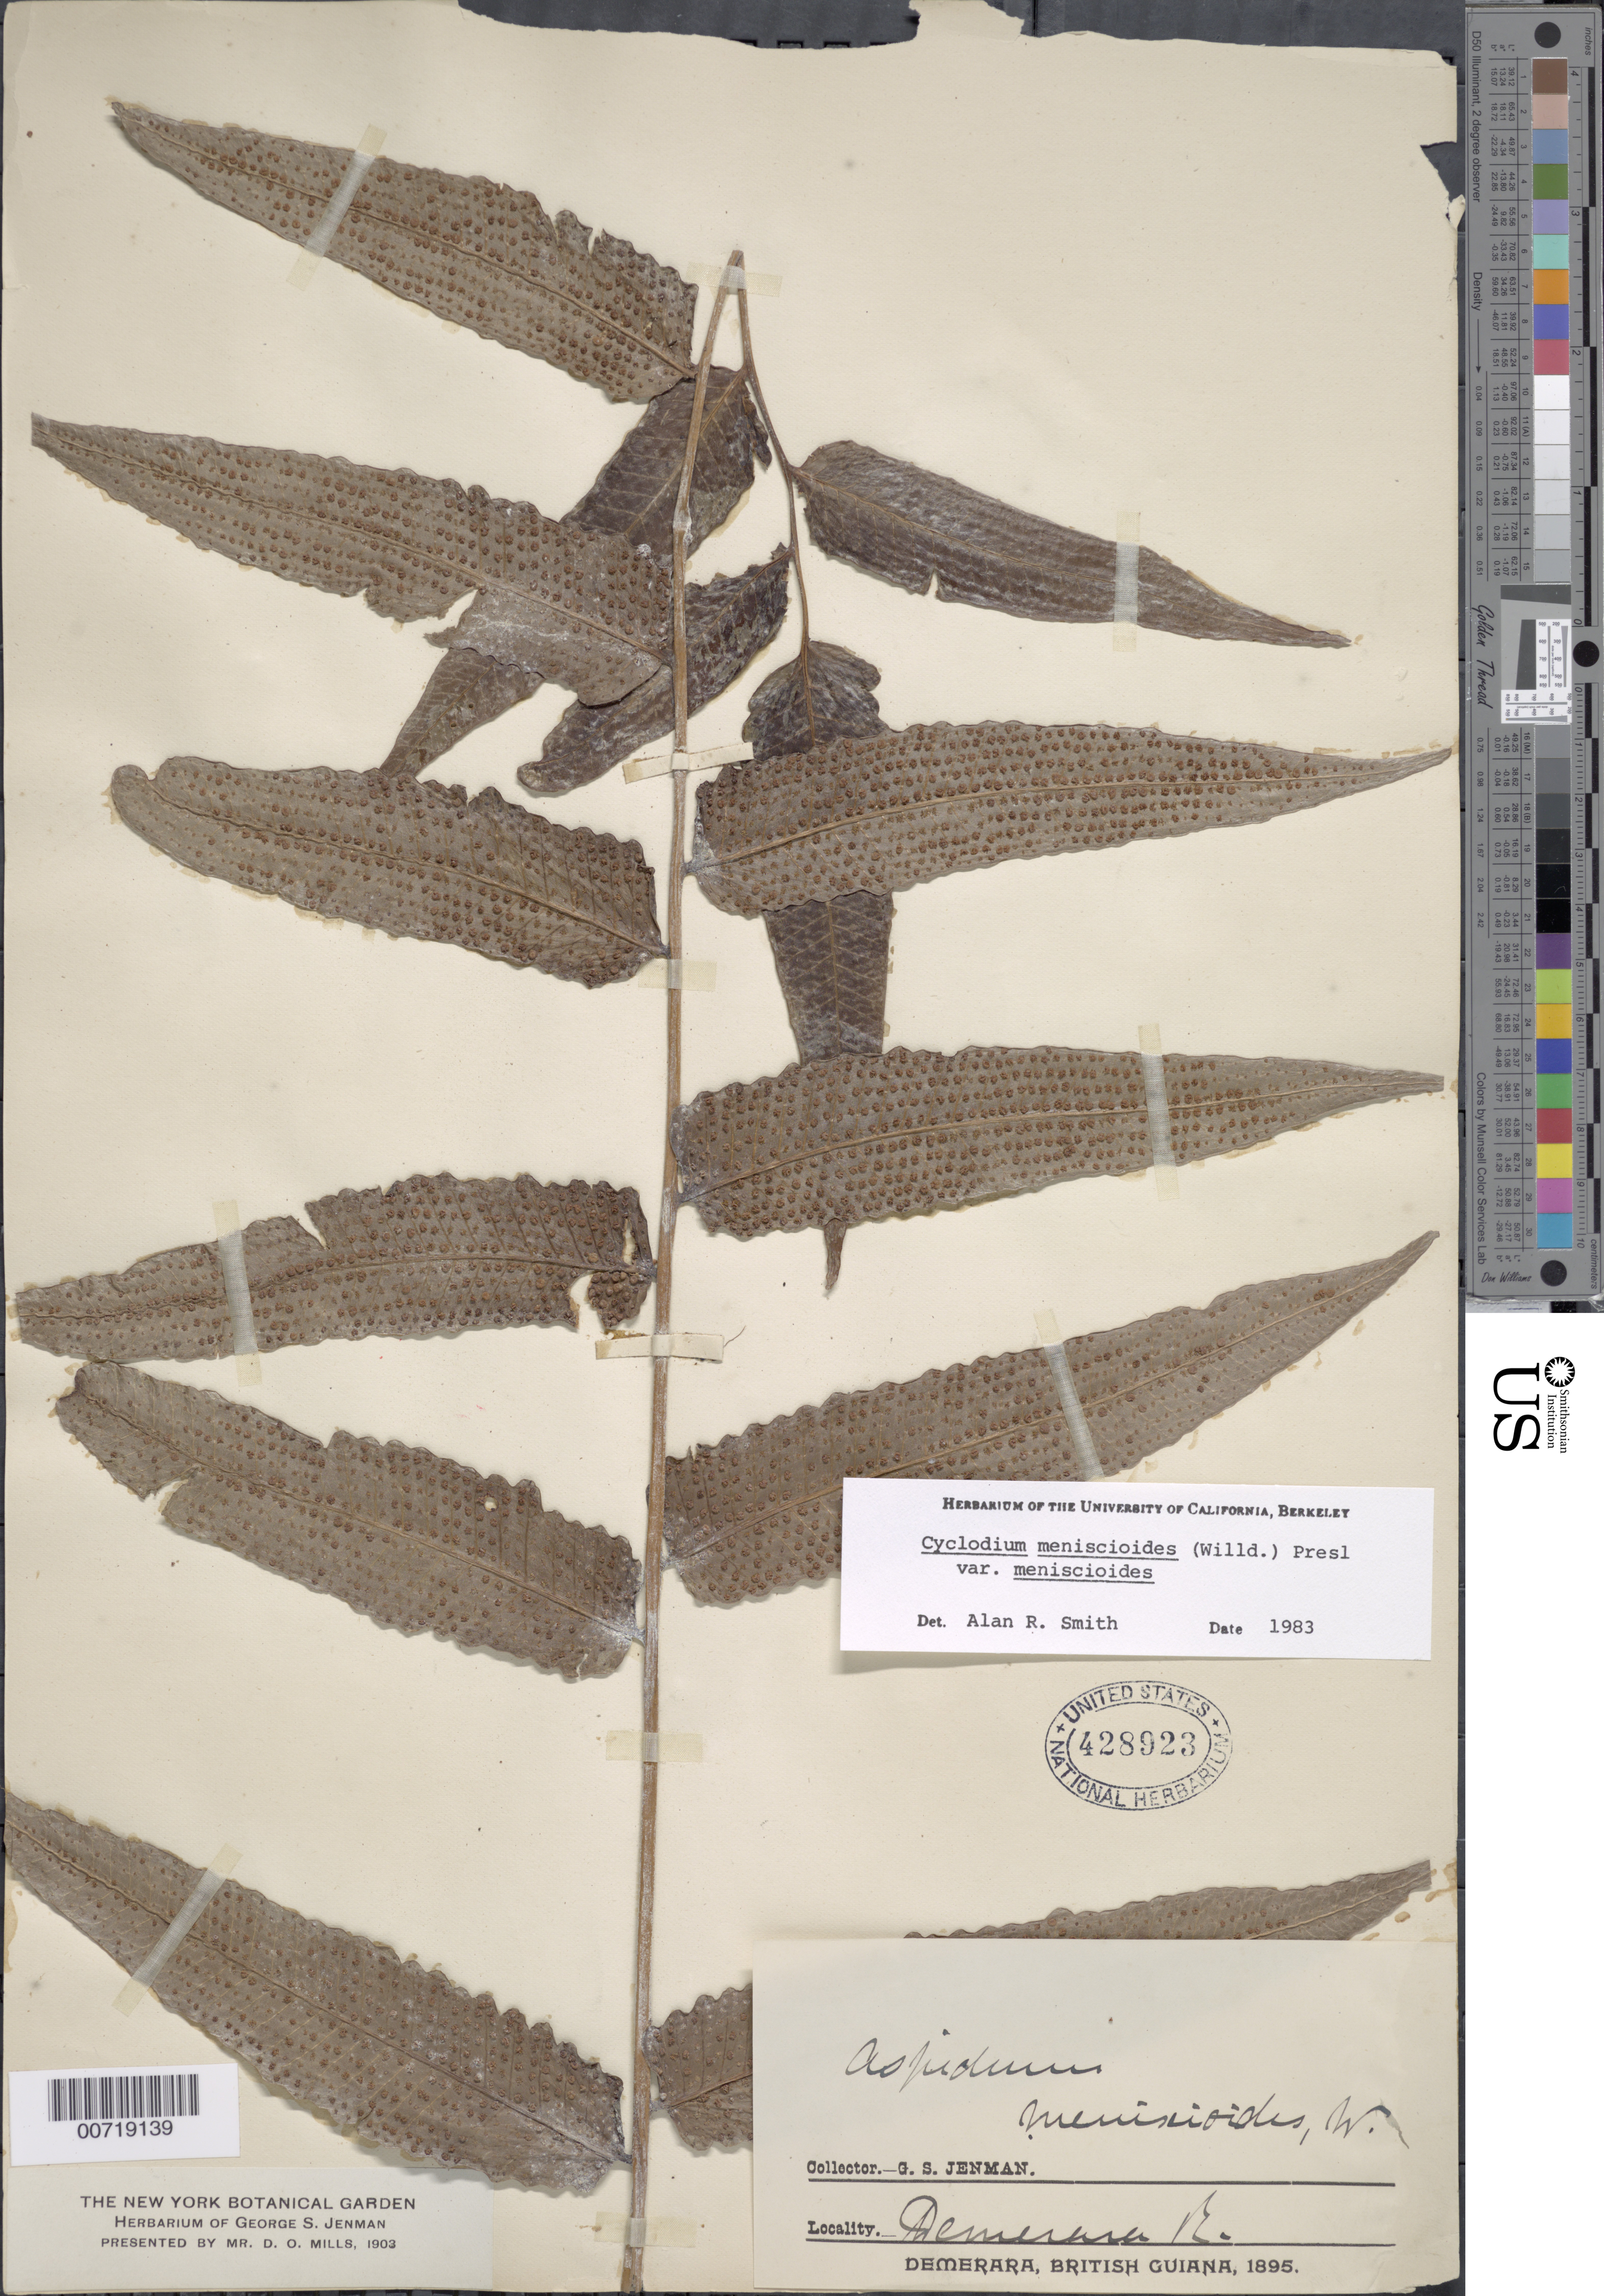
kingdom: Plantae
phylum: Tracheophyta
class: Polypodiopsida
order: Polypodiales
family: Dryopteridaceae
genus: Cyclodium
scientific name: Cyclodium meniscioides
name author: (Willd.) C. Presl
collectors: G. S. Jenman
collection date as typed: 1895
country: Guyana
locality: Demerara R.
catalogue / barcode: US 428923